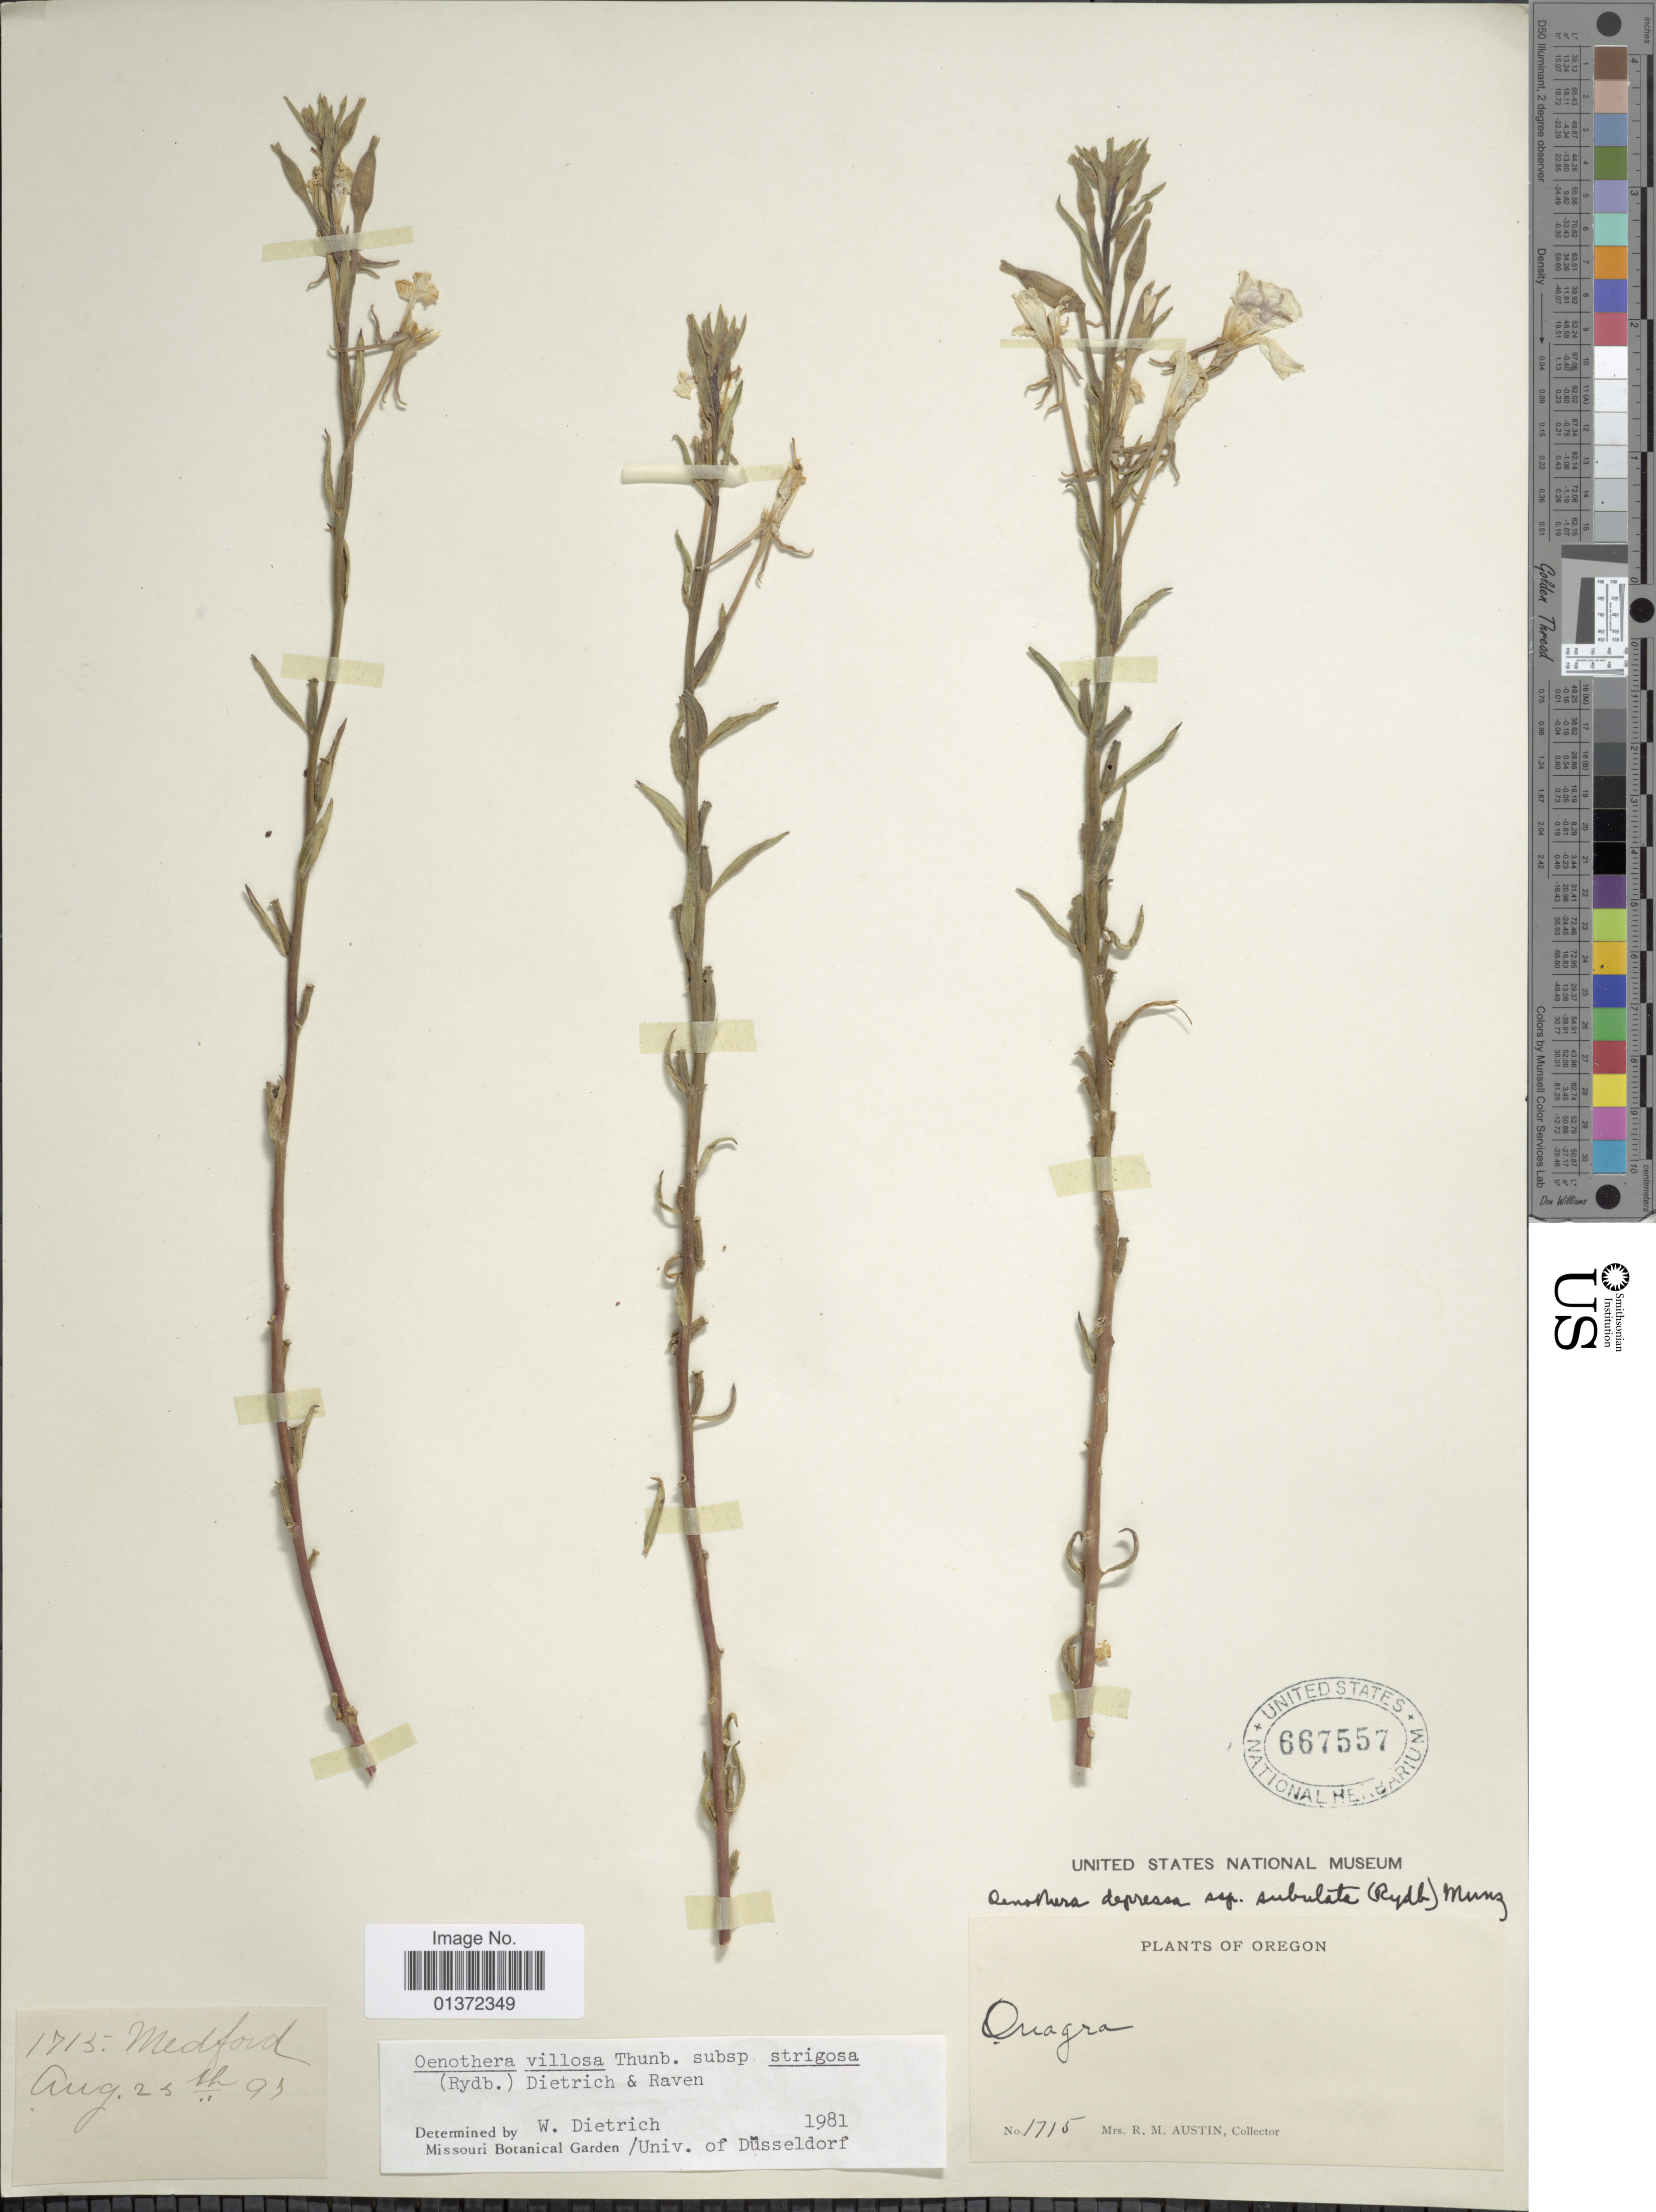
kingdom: Plantae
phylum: Tracheophyta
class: Magnoliopsida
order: Myrtales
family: Onagraceae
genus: Oenothera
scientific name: Oenothera villosa subsp. strigosa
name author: (Rydb.) W. Dietr. & P.H. Raven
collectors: R. Austin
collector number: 1715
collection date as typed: Transcribed d/m/y: 25/8/95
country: United States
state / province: Oregon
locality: Medford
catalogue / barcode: US 667557